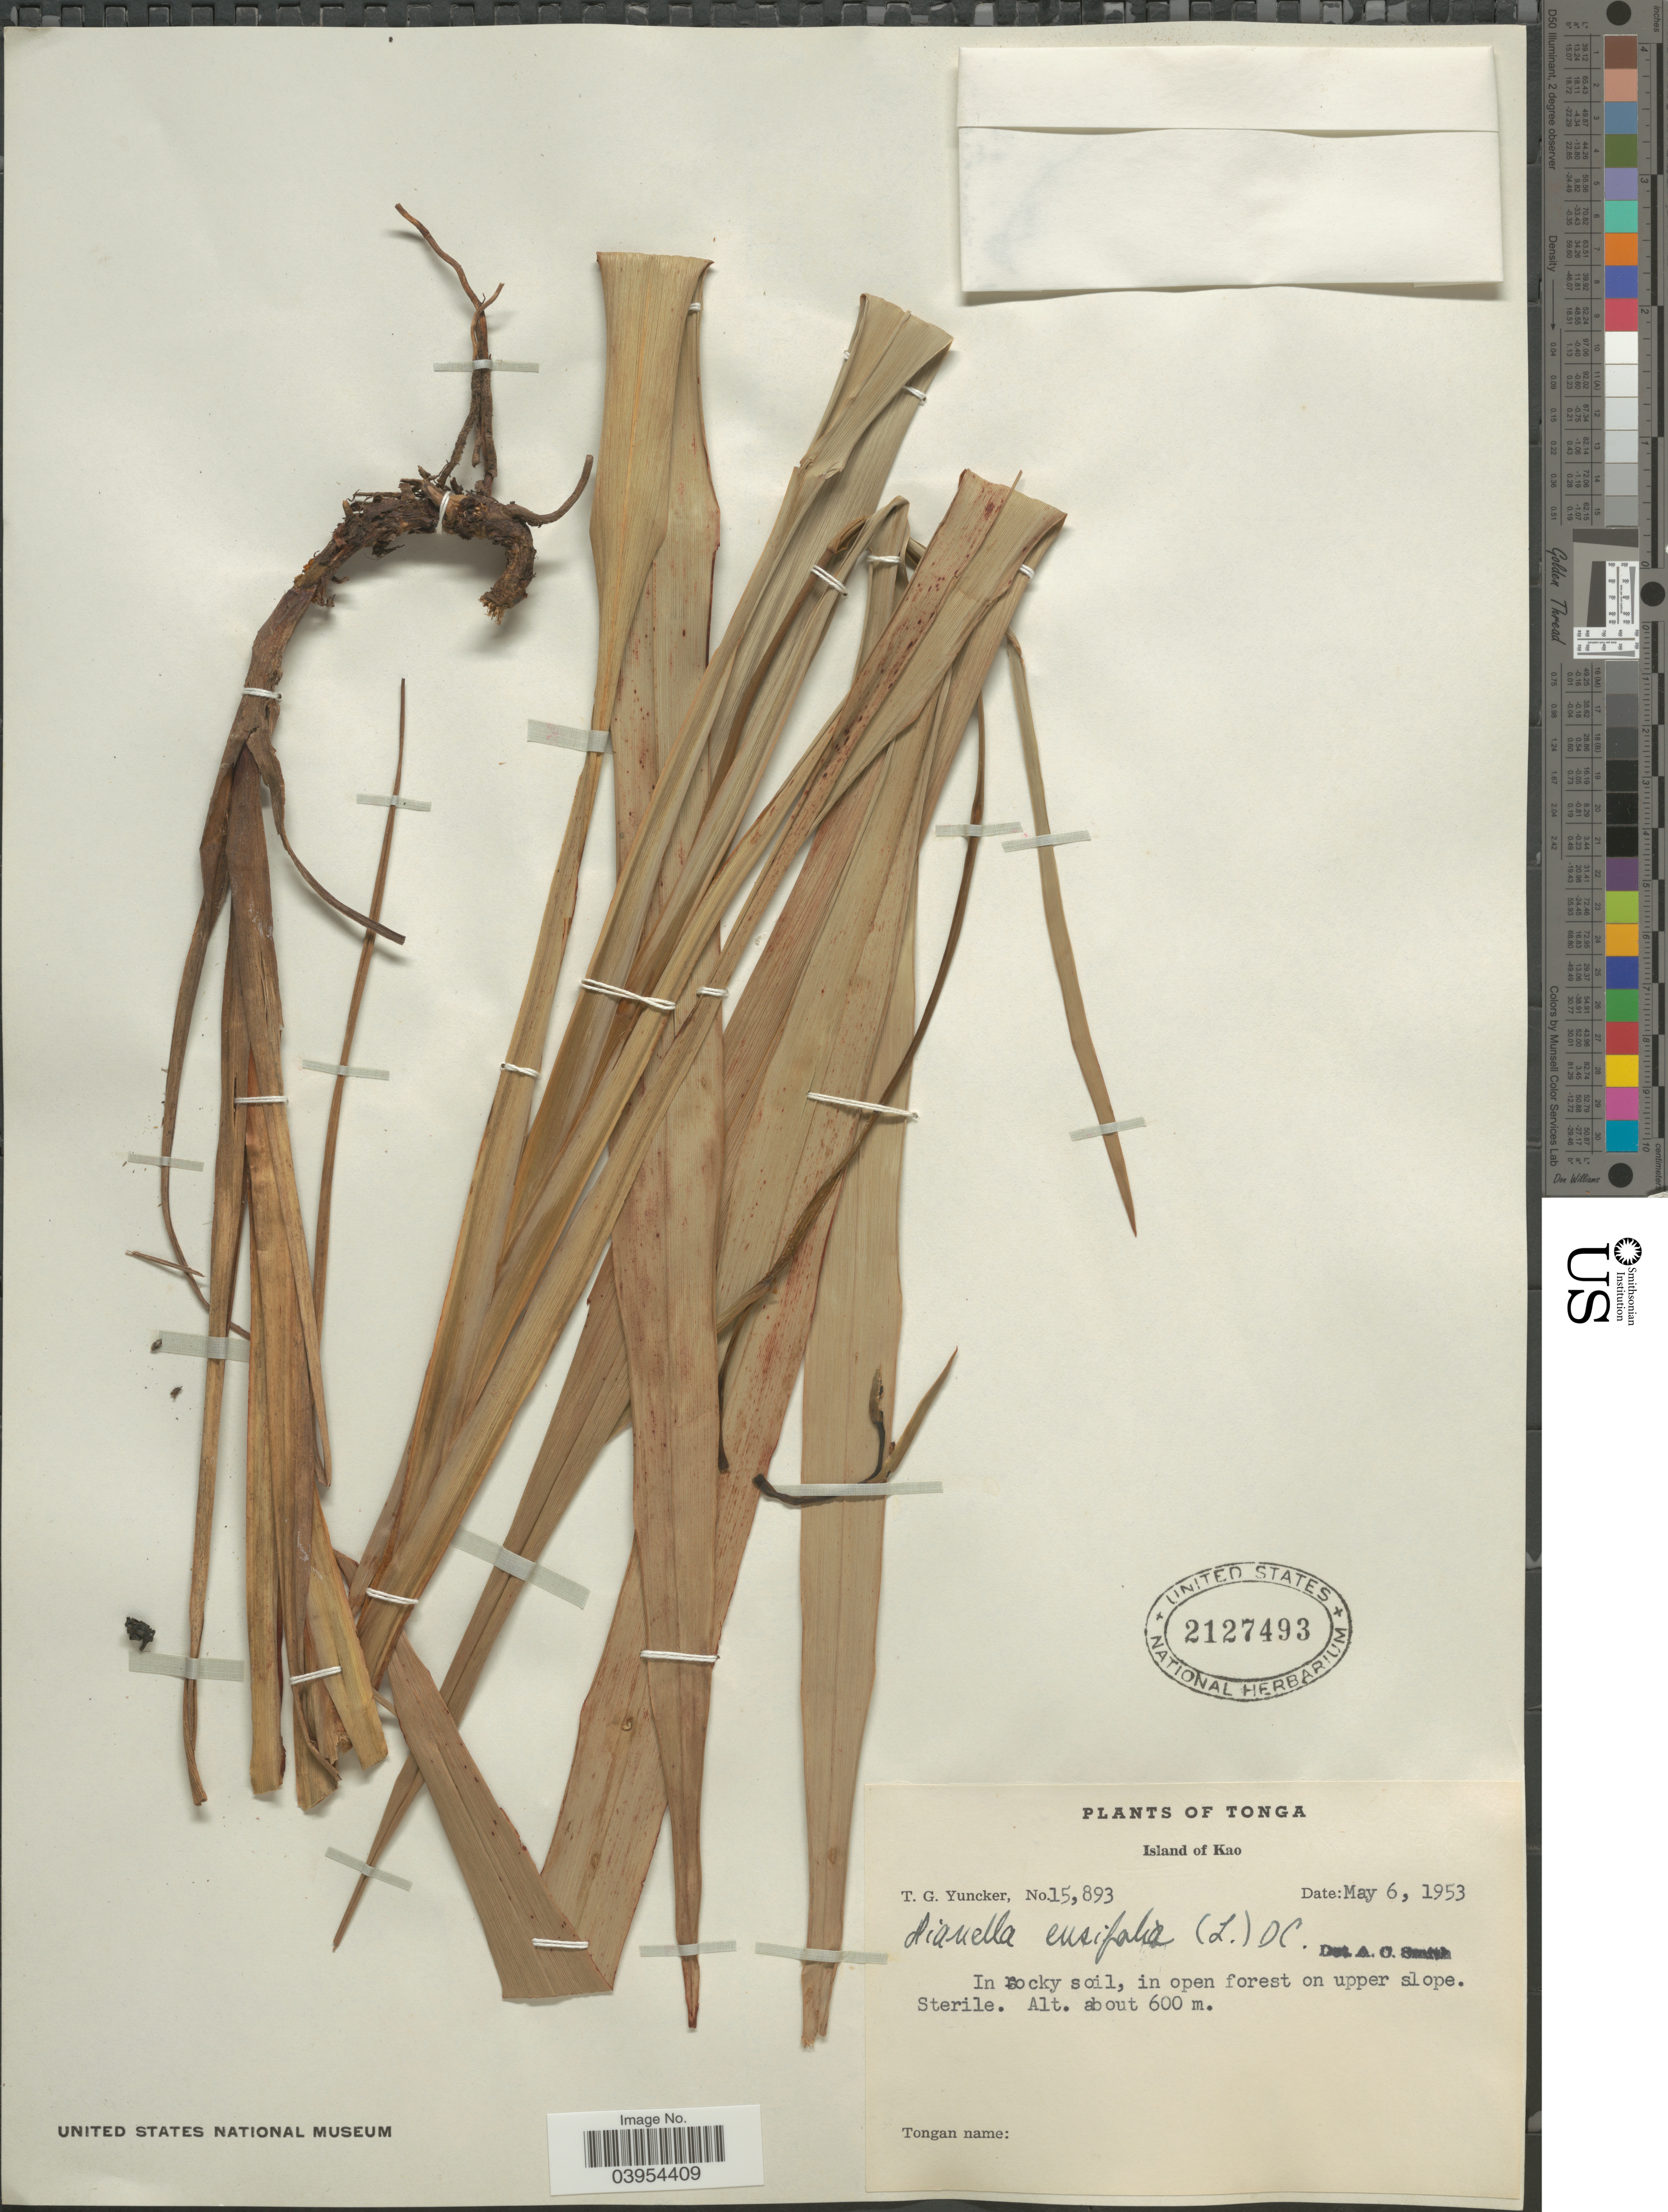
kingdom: Plantae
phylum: Tracheophyta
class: Liliopsida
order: Asparagales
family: Asphodelaceae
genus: Dianella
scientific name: Dianella ensifolia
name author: (L.) DC.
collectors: T. G. Yuncker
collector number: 15893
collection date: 1953-05-06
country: Tonga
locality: Island of Kao. In rocky soil, in open forest on upper slope.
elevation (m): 600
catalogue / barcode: US 2127493